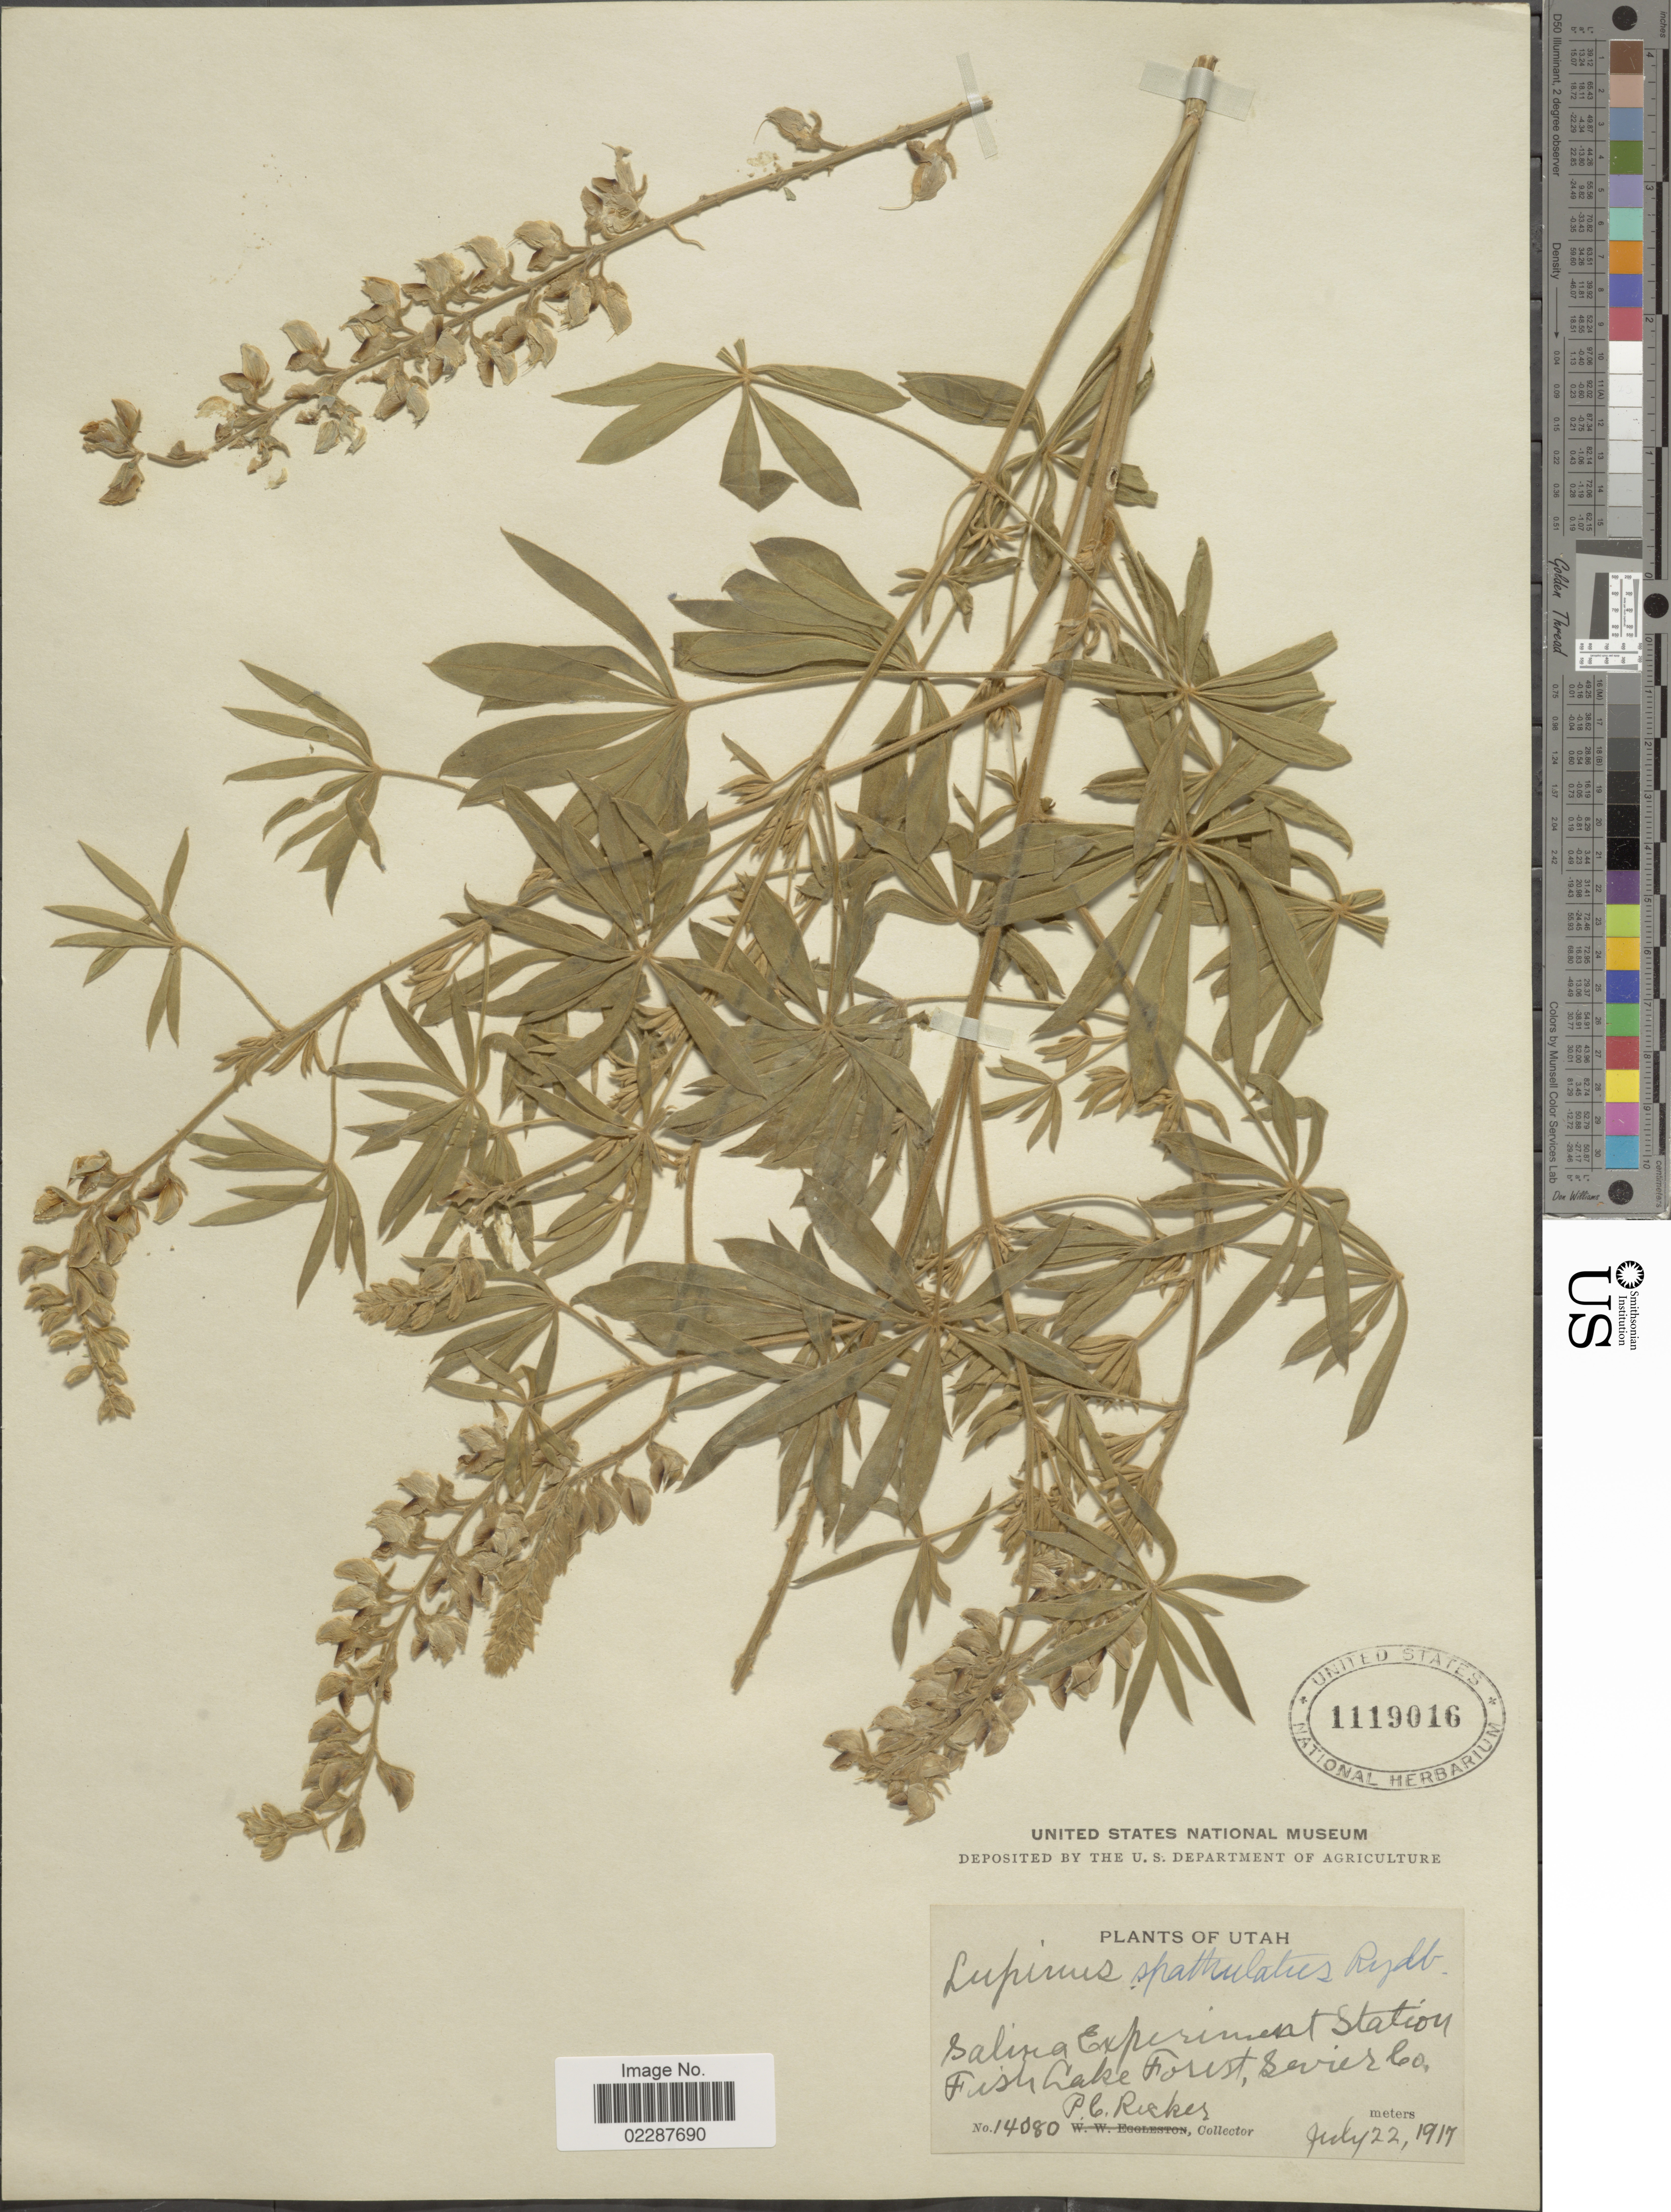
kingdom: Plantae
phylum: Tracheophyta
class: Magnoliopsida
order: Fabales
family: Fabaceae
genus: Lupinus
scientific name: Lupinus spathulatus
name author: Rydb.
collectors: P. Ricker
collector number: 14080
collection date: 1917-07-22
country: United States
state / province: Utah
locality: Salina Experiment Station, Fish Lake Forest, Sevier Co.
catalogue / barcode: US 1119016